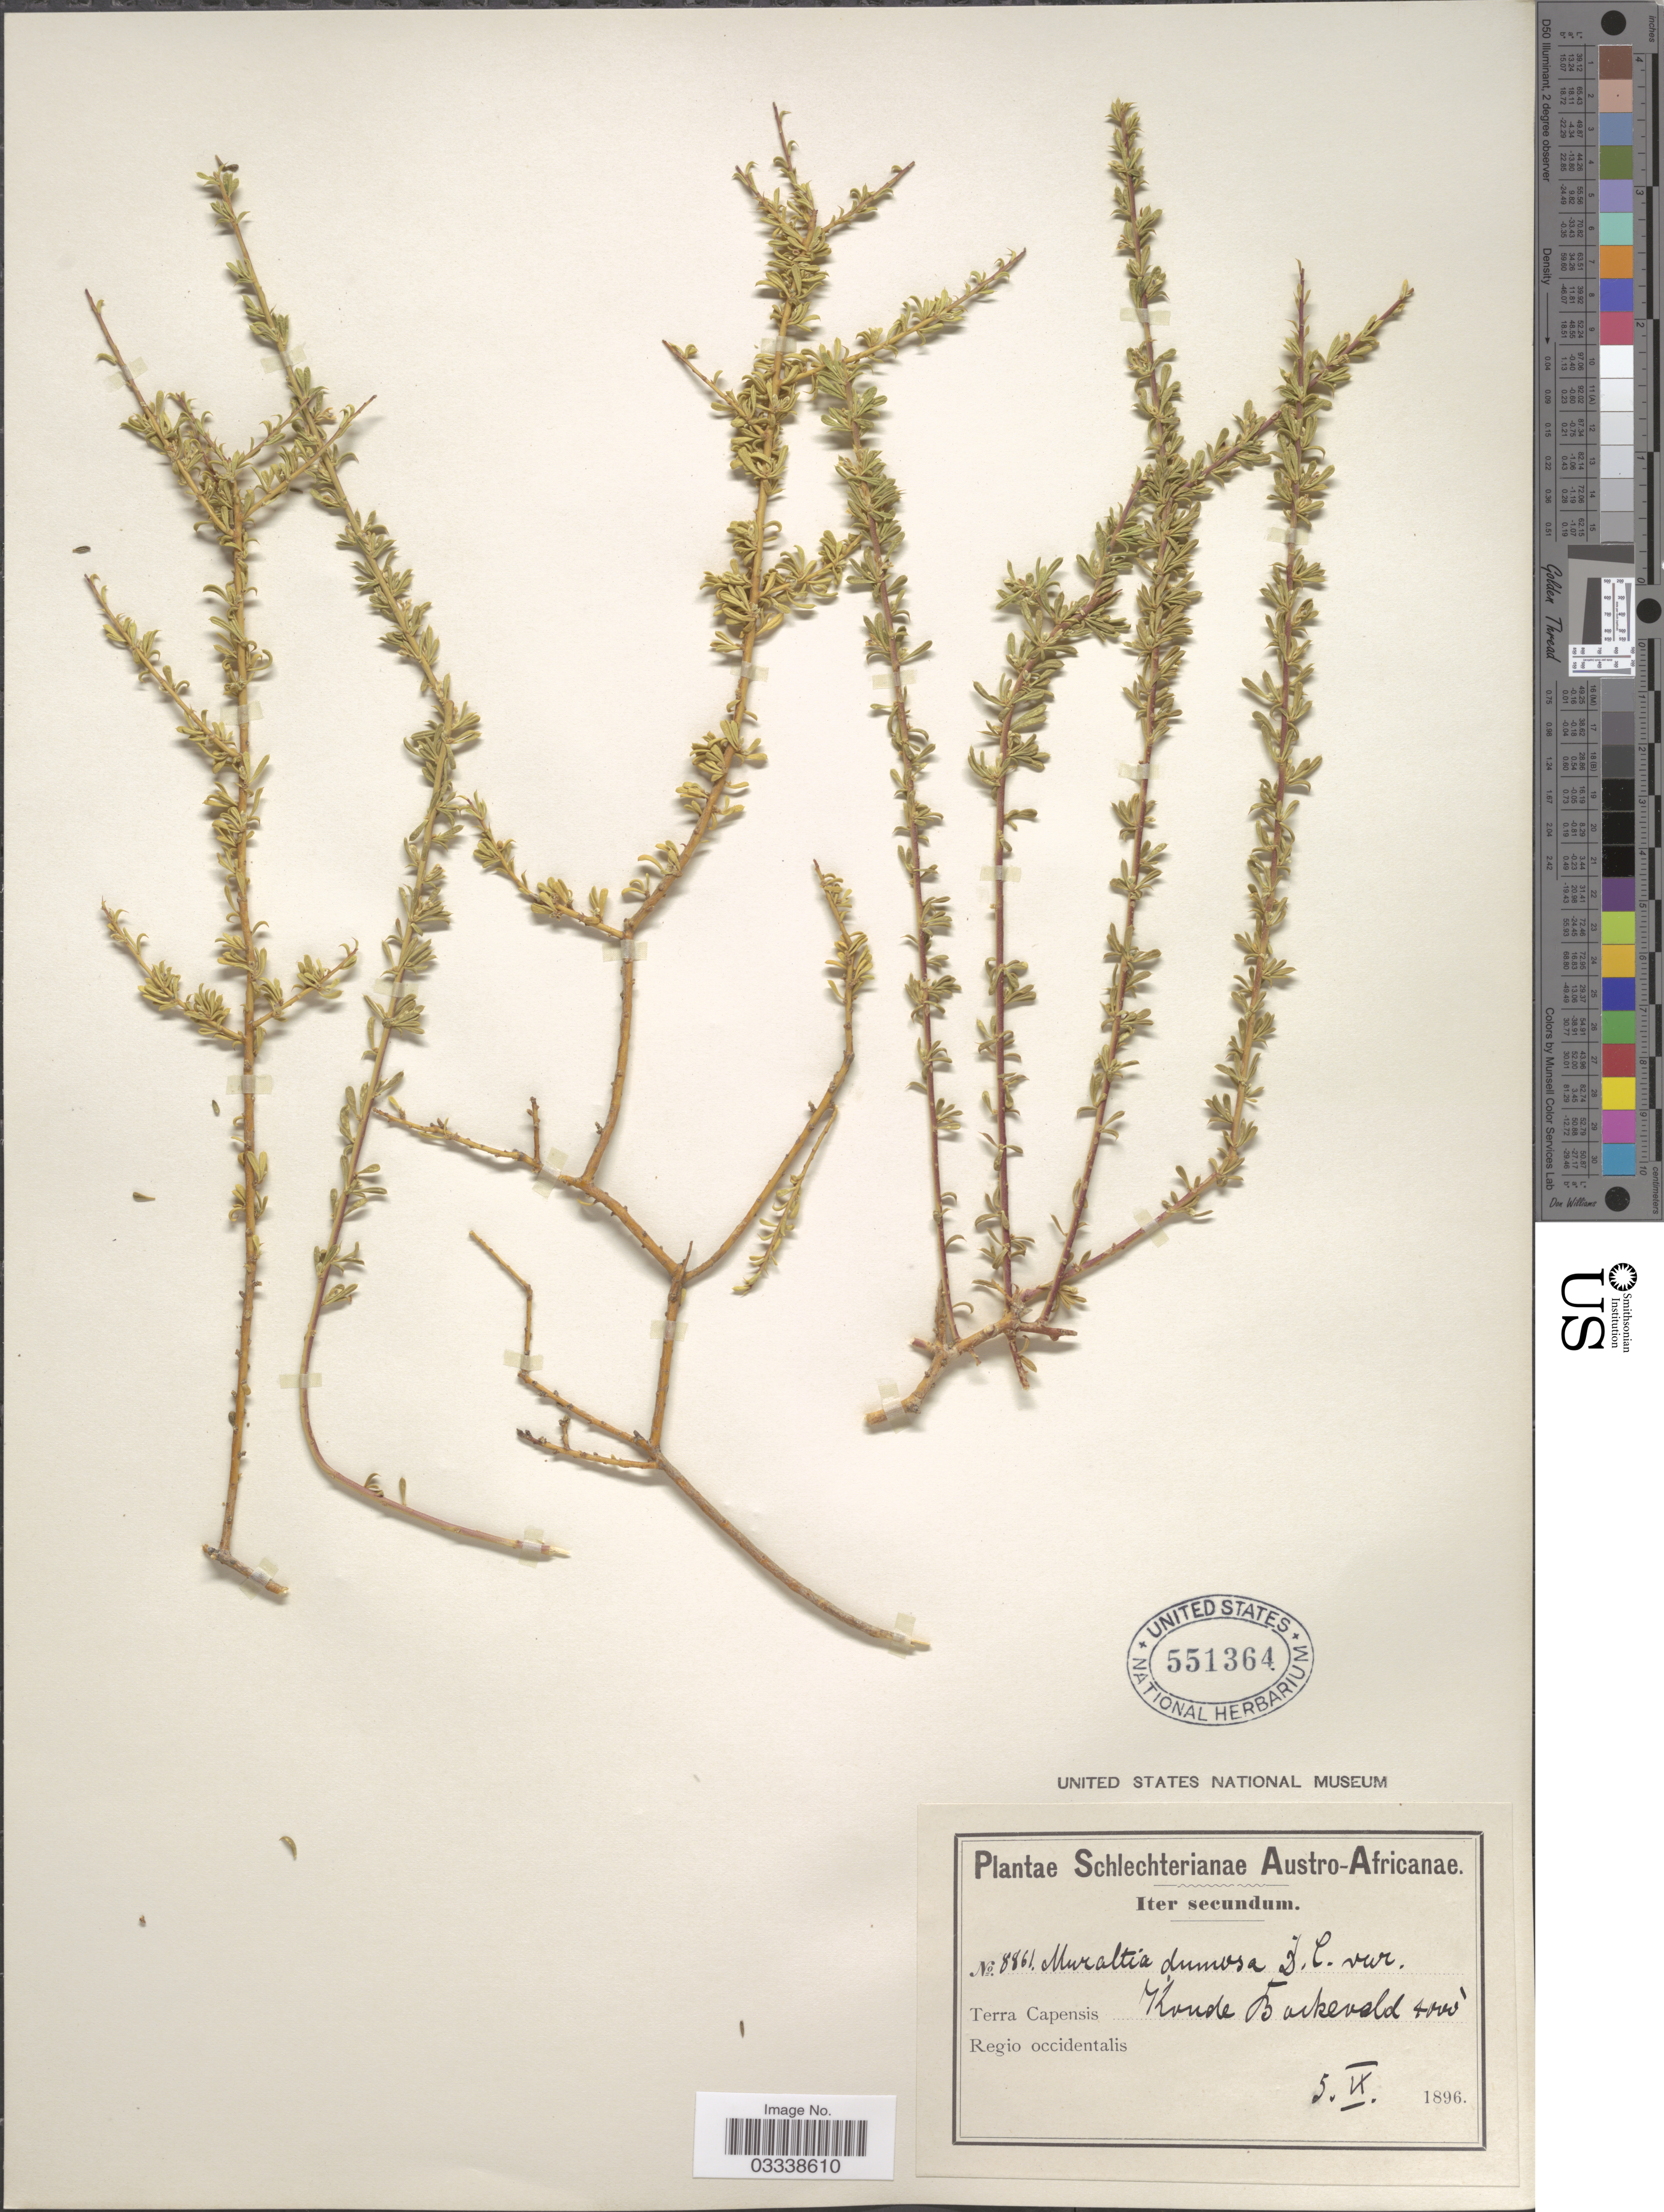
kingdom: Plantae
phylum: Tracheophyta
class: Magnoliopsida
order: Fabales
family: Polygalaceae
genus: Muraltia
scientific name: Muraltia dumosa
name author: DC.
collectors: Schlechter, --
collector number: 8861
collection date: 1896-09-05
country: South Africa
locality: Austro-Africanae, Terra Capensis, Koude Bokkeveld, Regio occidentalis.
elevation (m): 1219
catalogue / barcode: US 551364